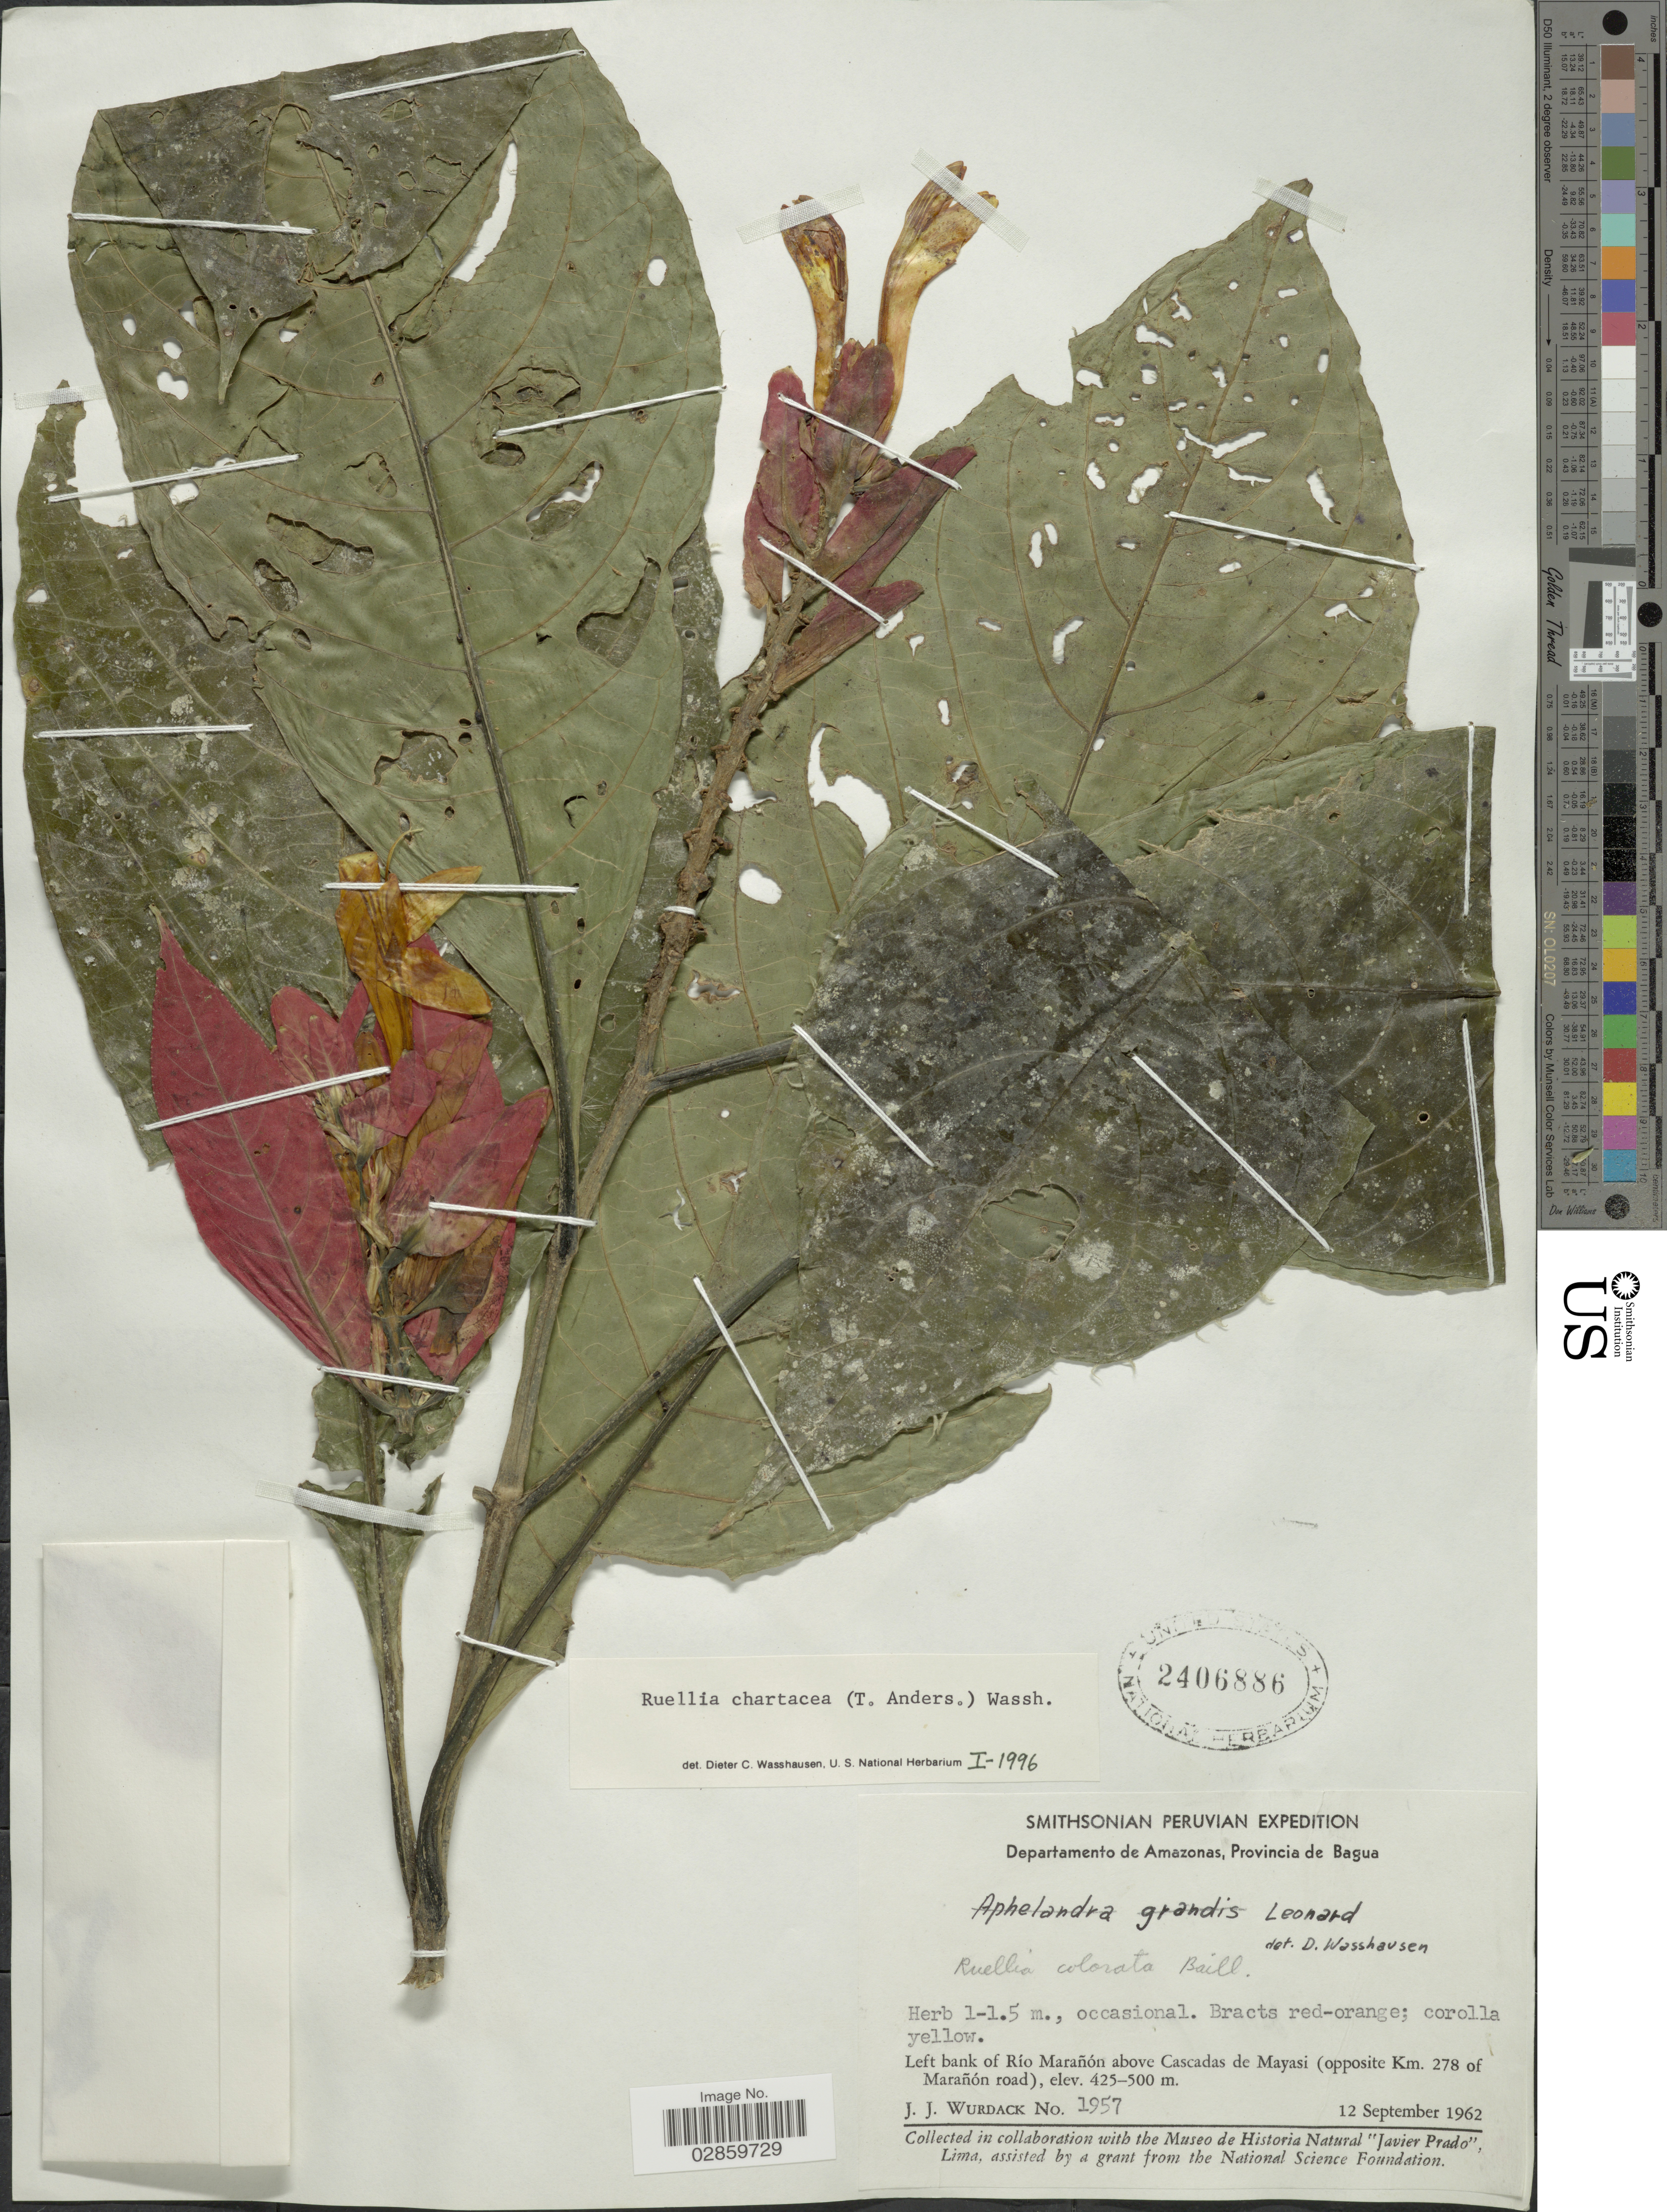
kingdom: Plantae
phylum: Tracheophyta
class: Magnoliopsida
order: Lamiales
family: Acanthaceae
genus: Ruellia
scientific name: Ruellia chartacea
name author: (T. Anderson) Wassh.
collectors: J. J. Wurdack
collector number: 1957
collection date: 1962-09-12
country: Peru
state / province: Amazonas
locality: Departamento de Amazonas, Provincia de Bagua. Left bank of Río Morañon above Cascadas de Mayasi (opposite Km. 278 of Marañon road).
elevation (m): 425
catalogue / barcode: US 2406886